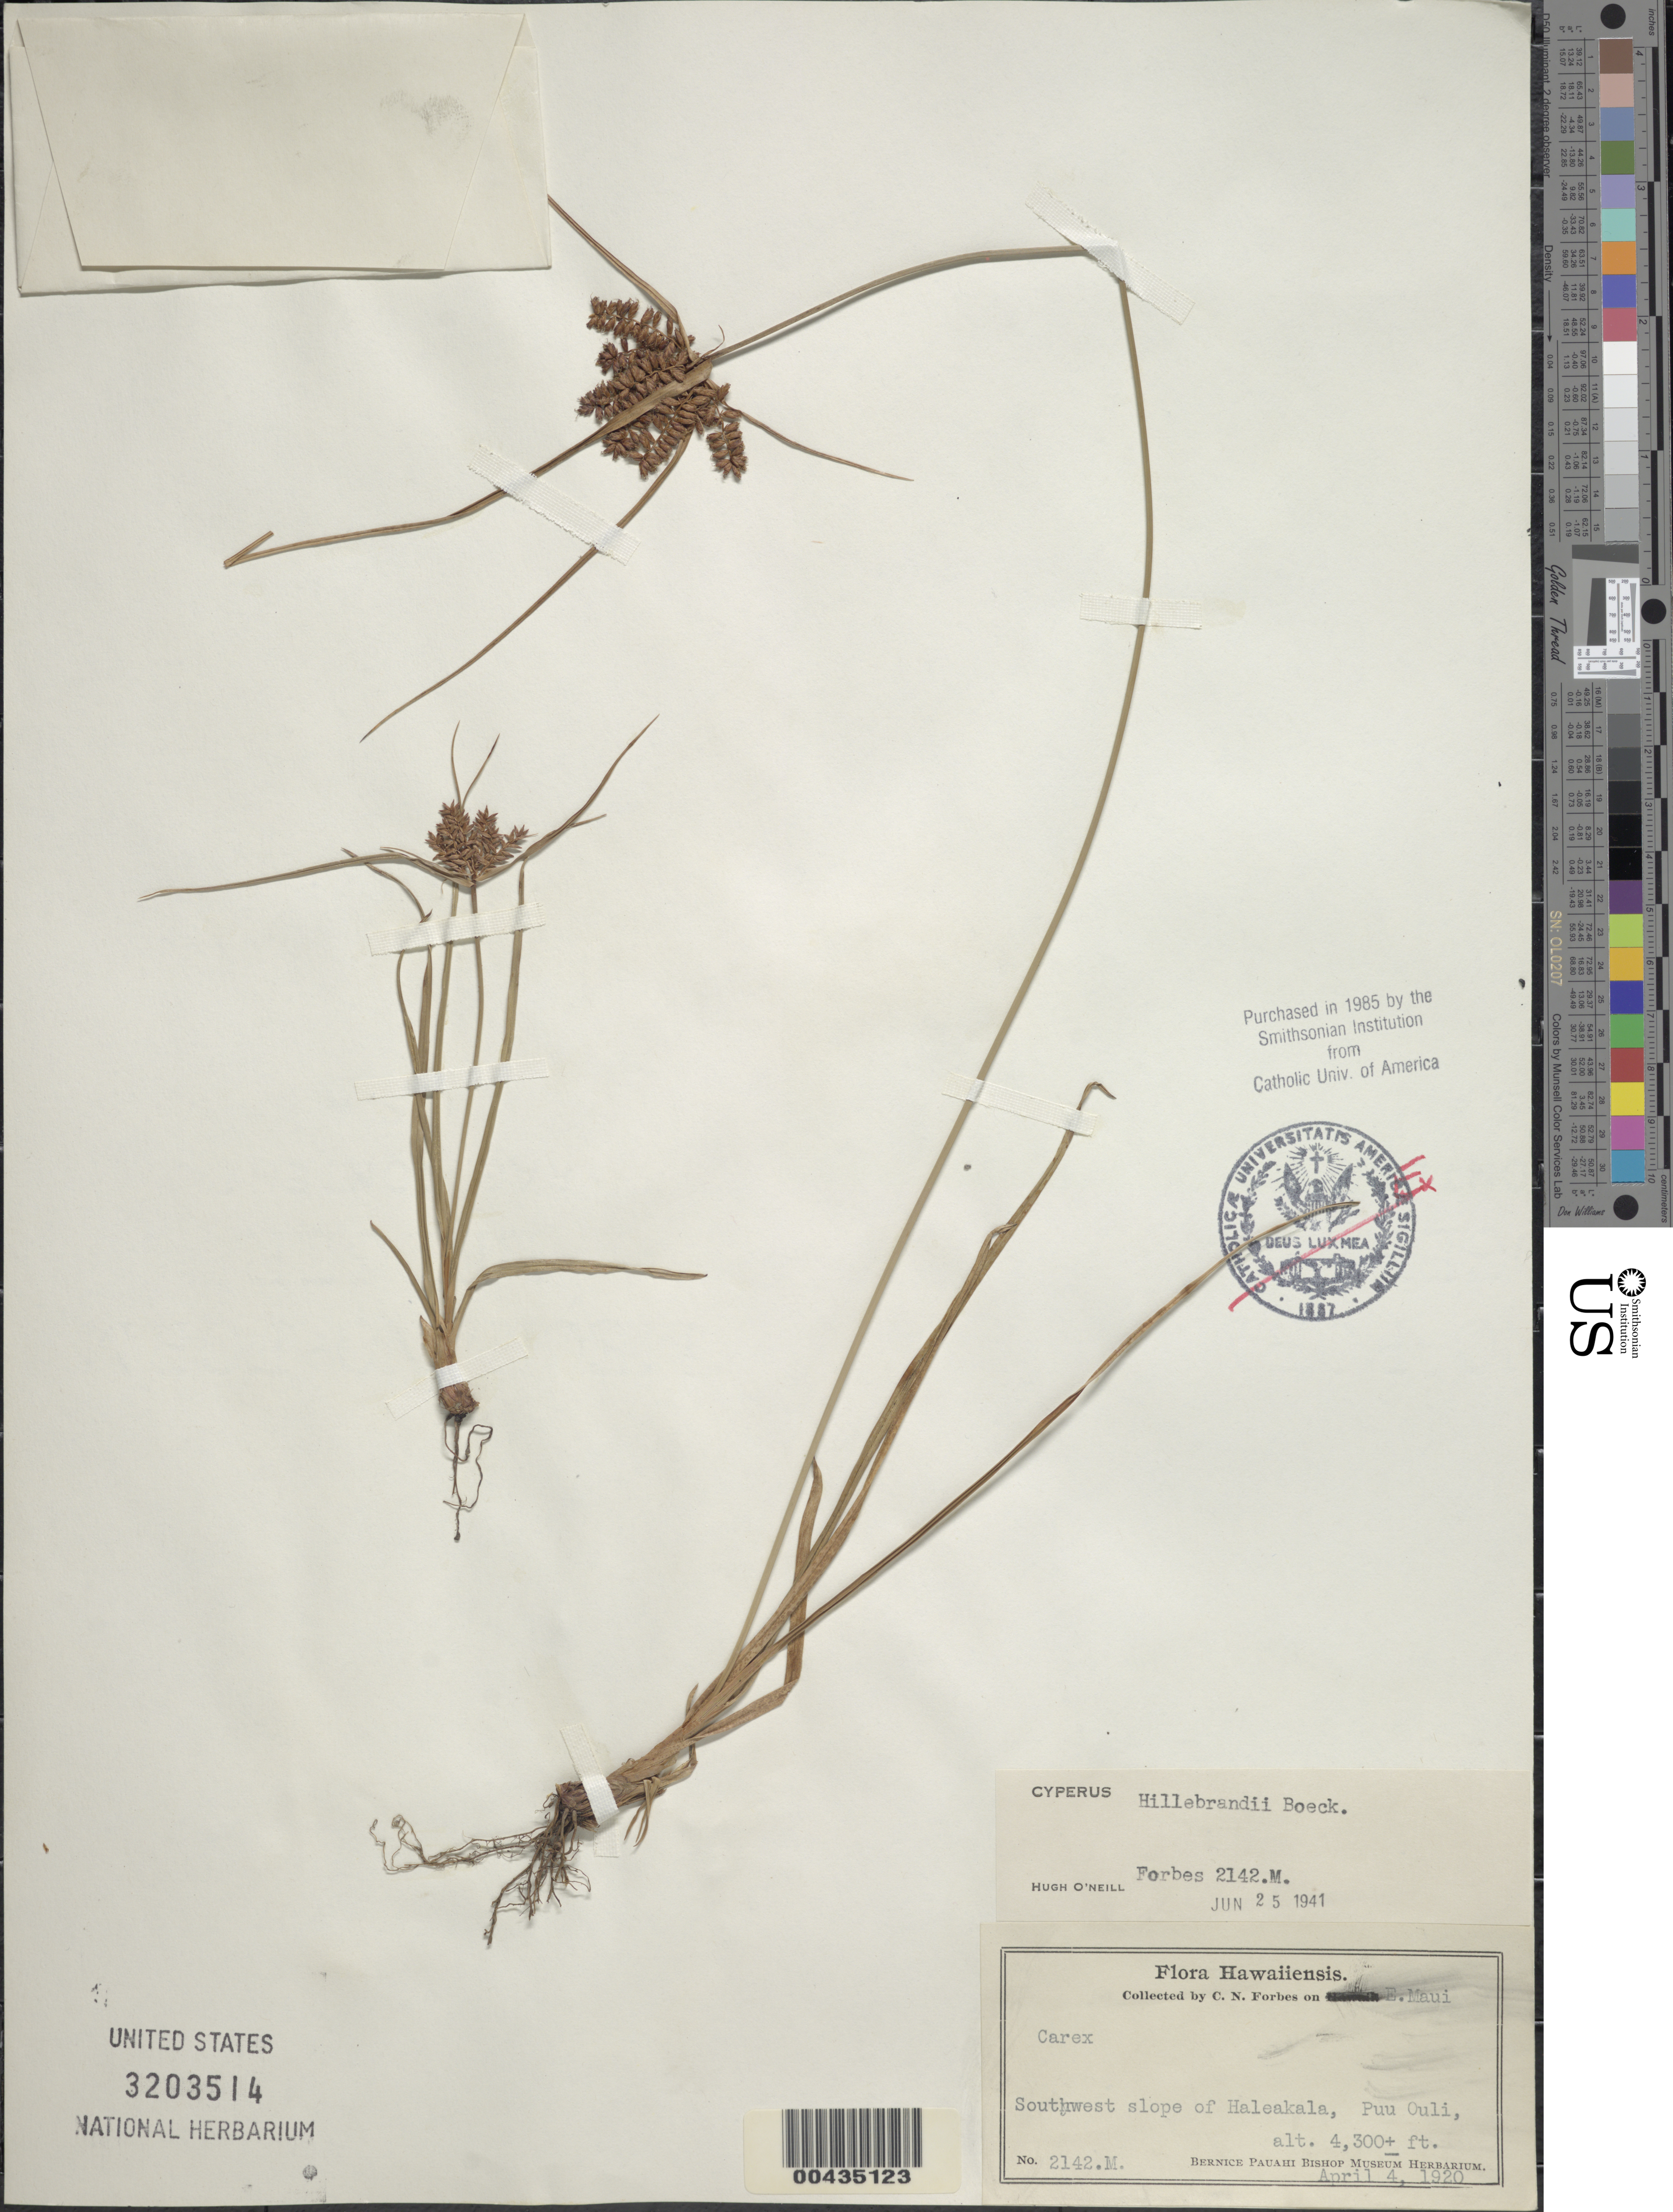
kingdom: Plantae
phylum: Tracheophyta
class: Liliopsida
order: Poales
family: Cyperaceae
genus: Cyperus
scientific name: Cyperus hillebrandii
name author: Boeckeler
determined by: O'Neill, Hugh T.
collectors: C. N. Forbes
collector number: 2142.M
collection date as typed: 4 Apr 1920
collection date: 1920-04-04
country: United States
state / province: Hawaii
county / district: Maui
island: Maui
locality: SW slope of Haleakala, Puu Ouli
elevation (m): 1311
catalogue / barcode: US 3203514